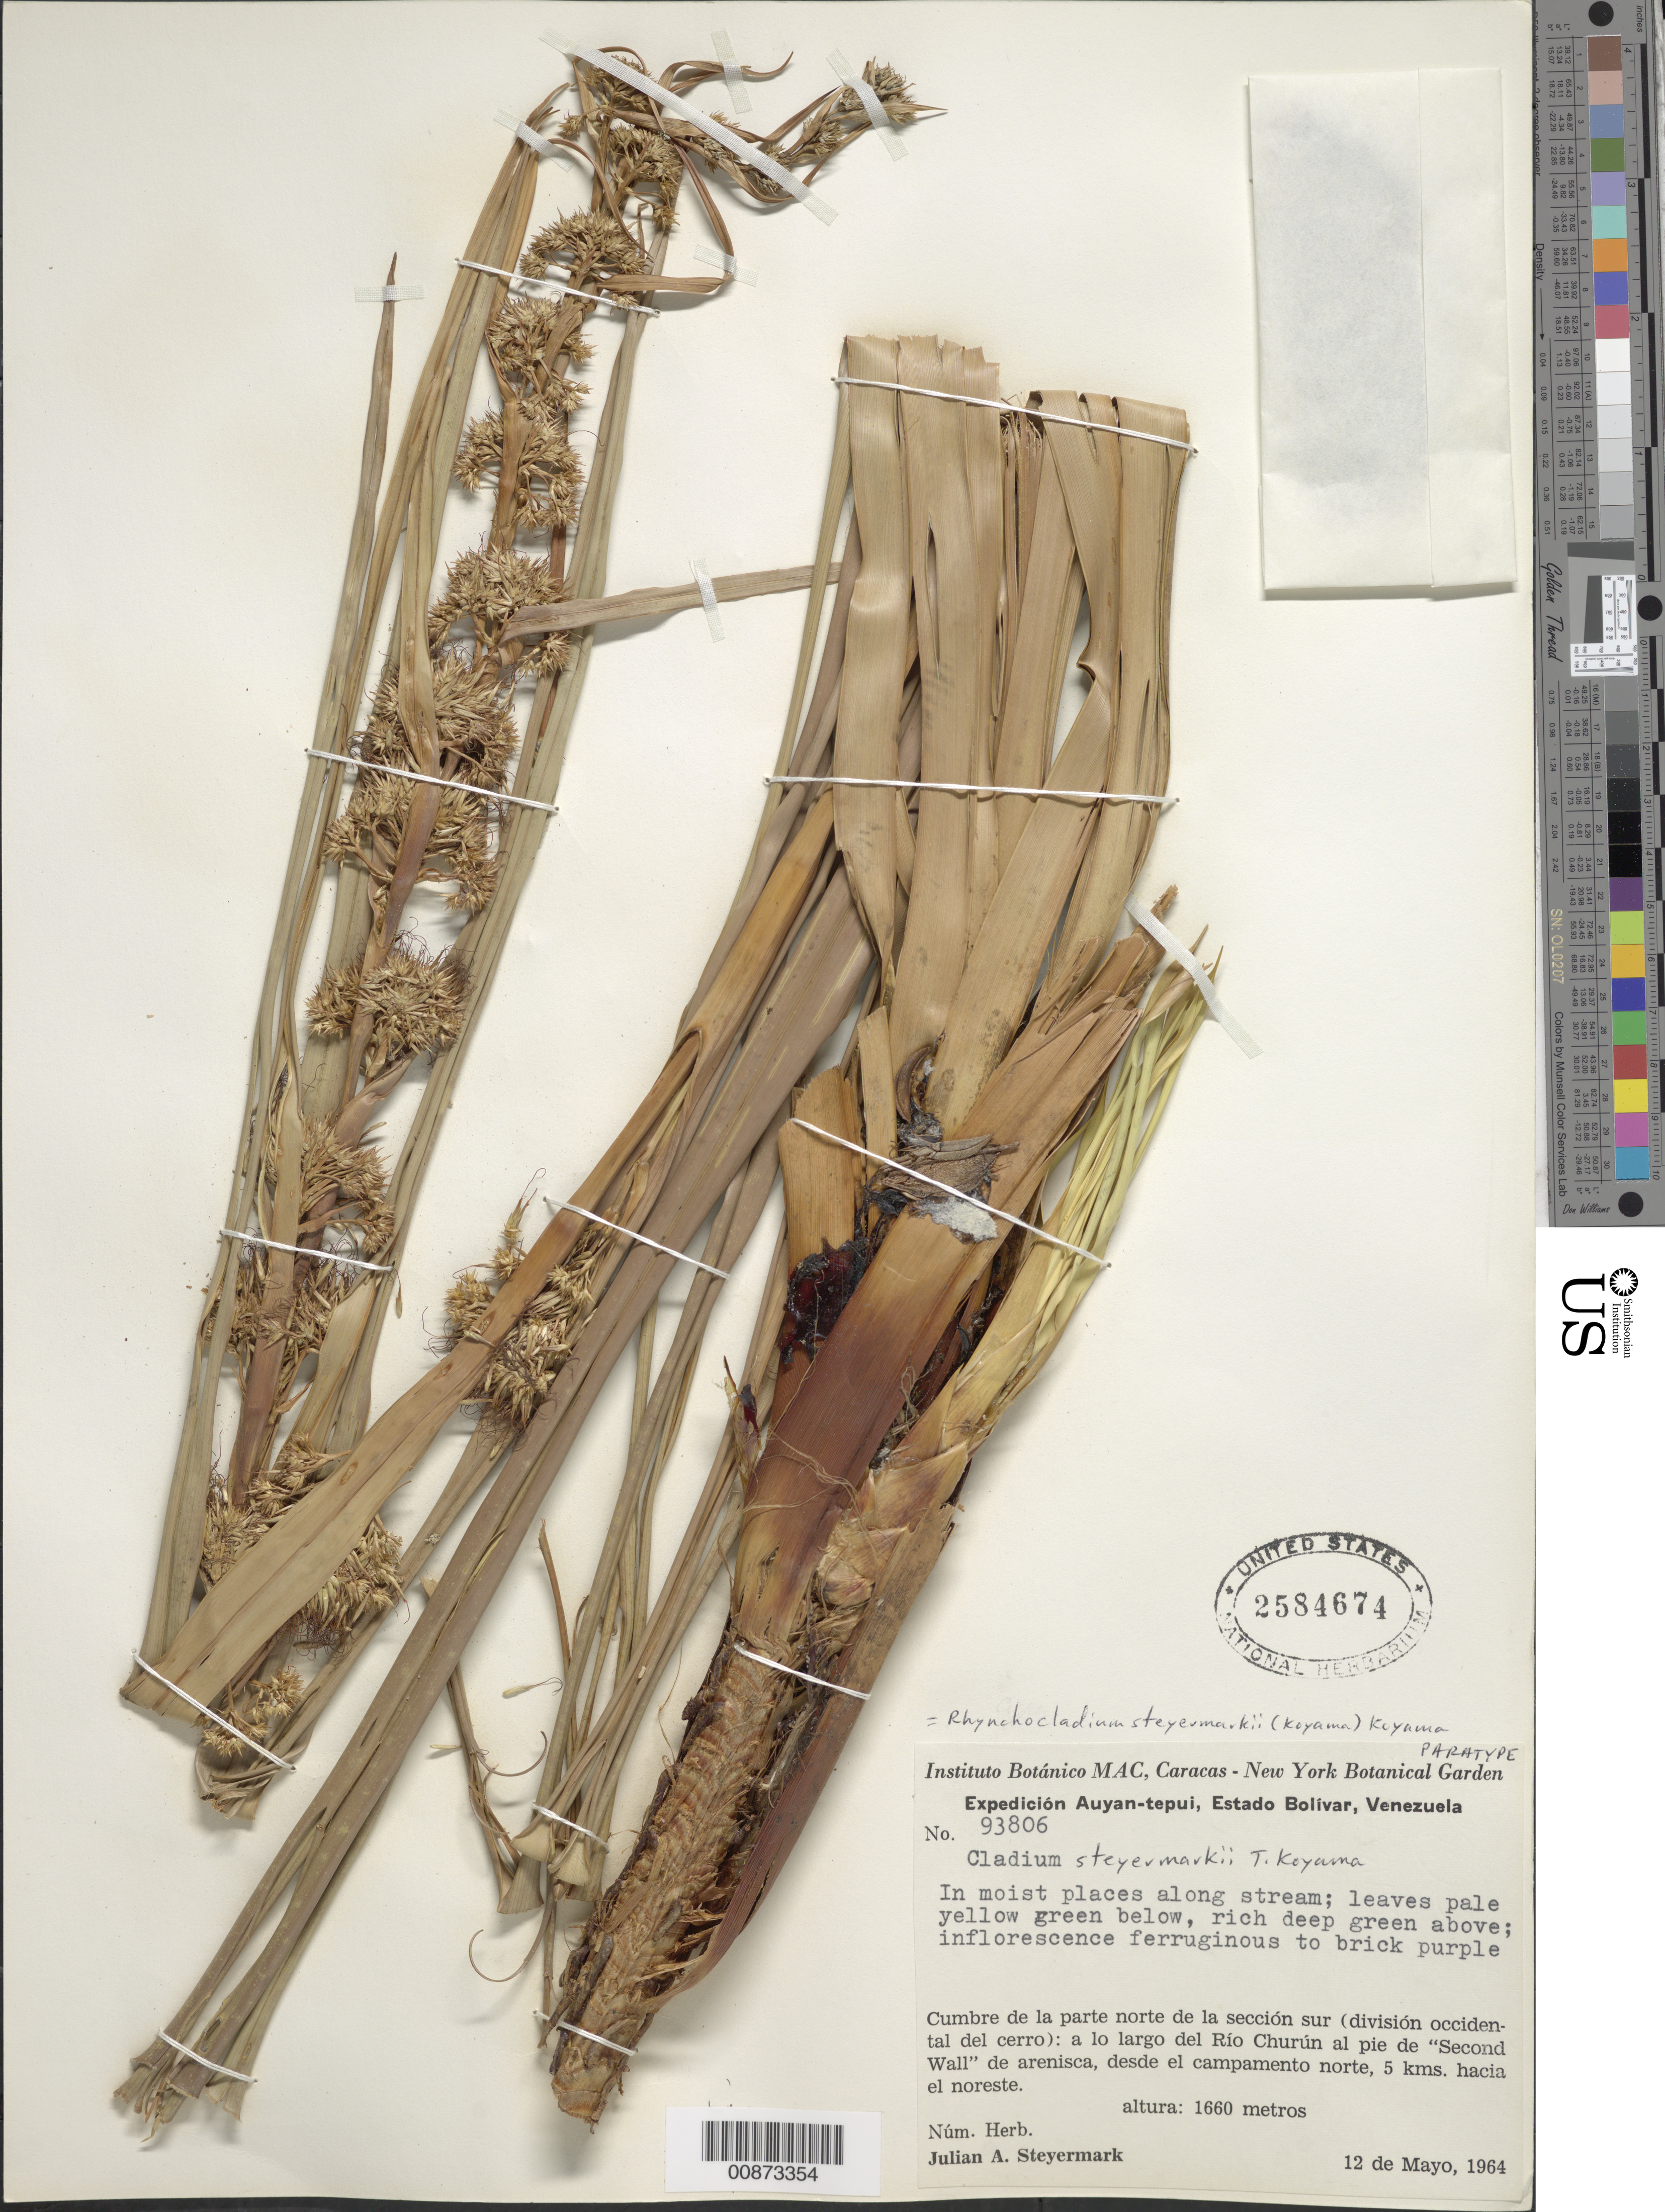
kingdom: Plantae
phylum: Tracheophyta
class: Liliopsida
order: Poales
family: Cyperaceae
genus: Rhynchocladium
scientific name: Rhynchocladium steyermarkii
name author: (T. Koyama) T. Koyama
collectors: J. Steyermark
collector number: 93806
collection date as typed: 12-May-64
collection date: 1964-05-12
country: Venezuela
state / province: Bolívar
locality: Auyan-tepuí, Río Churún, de la parte norte de la sección sur (división occidental del cerro); a lo largo del Río Churún al pie de "Second Wall" desde el campamento norte, 5 km hacia el noreste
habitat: Moist places along stream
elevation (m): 1660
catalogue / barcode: US 2584674